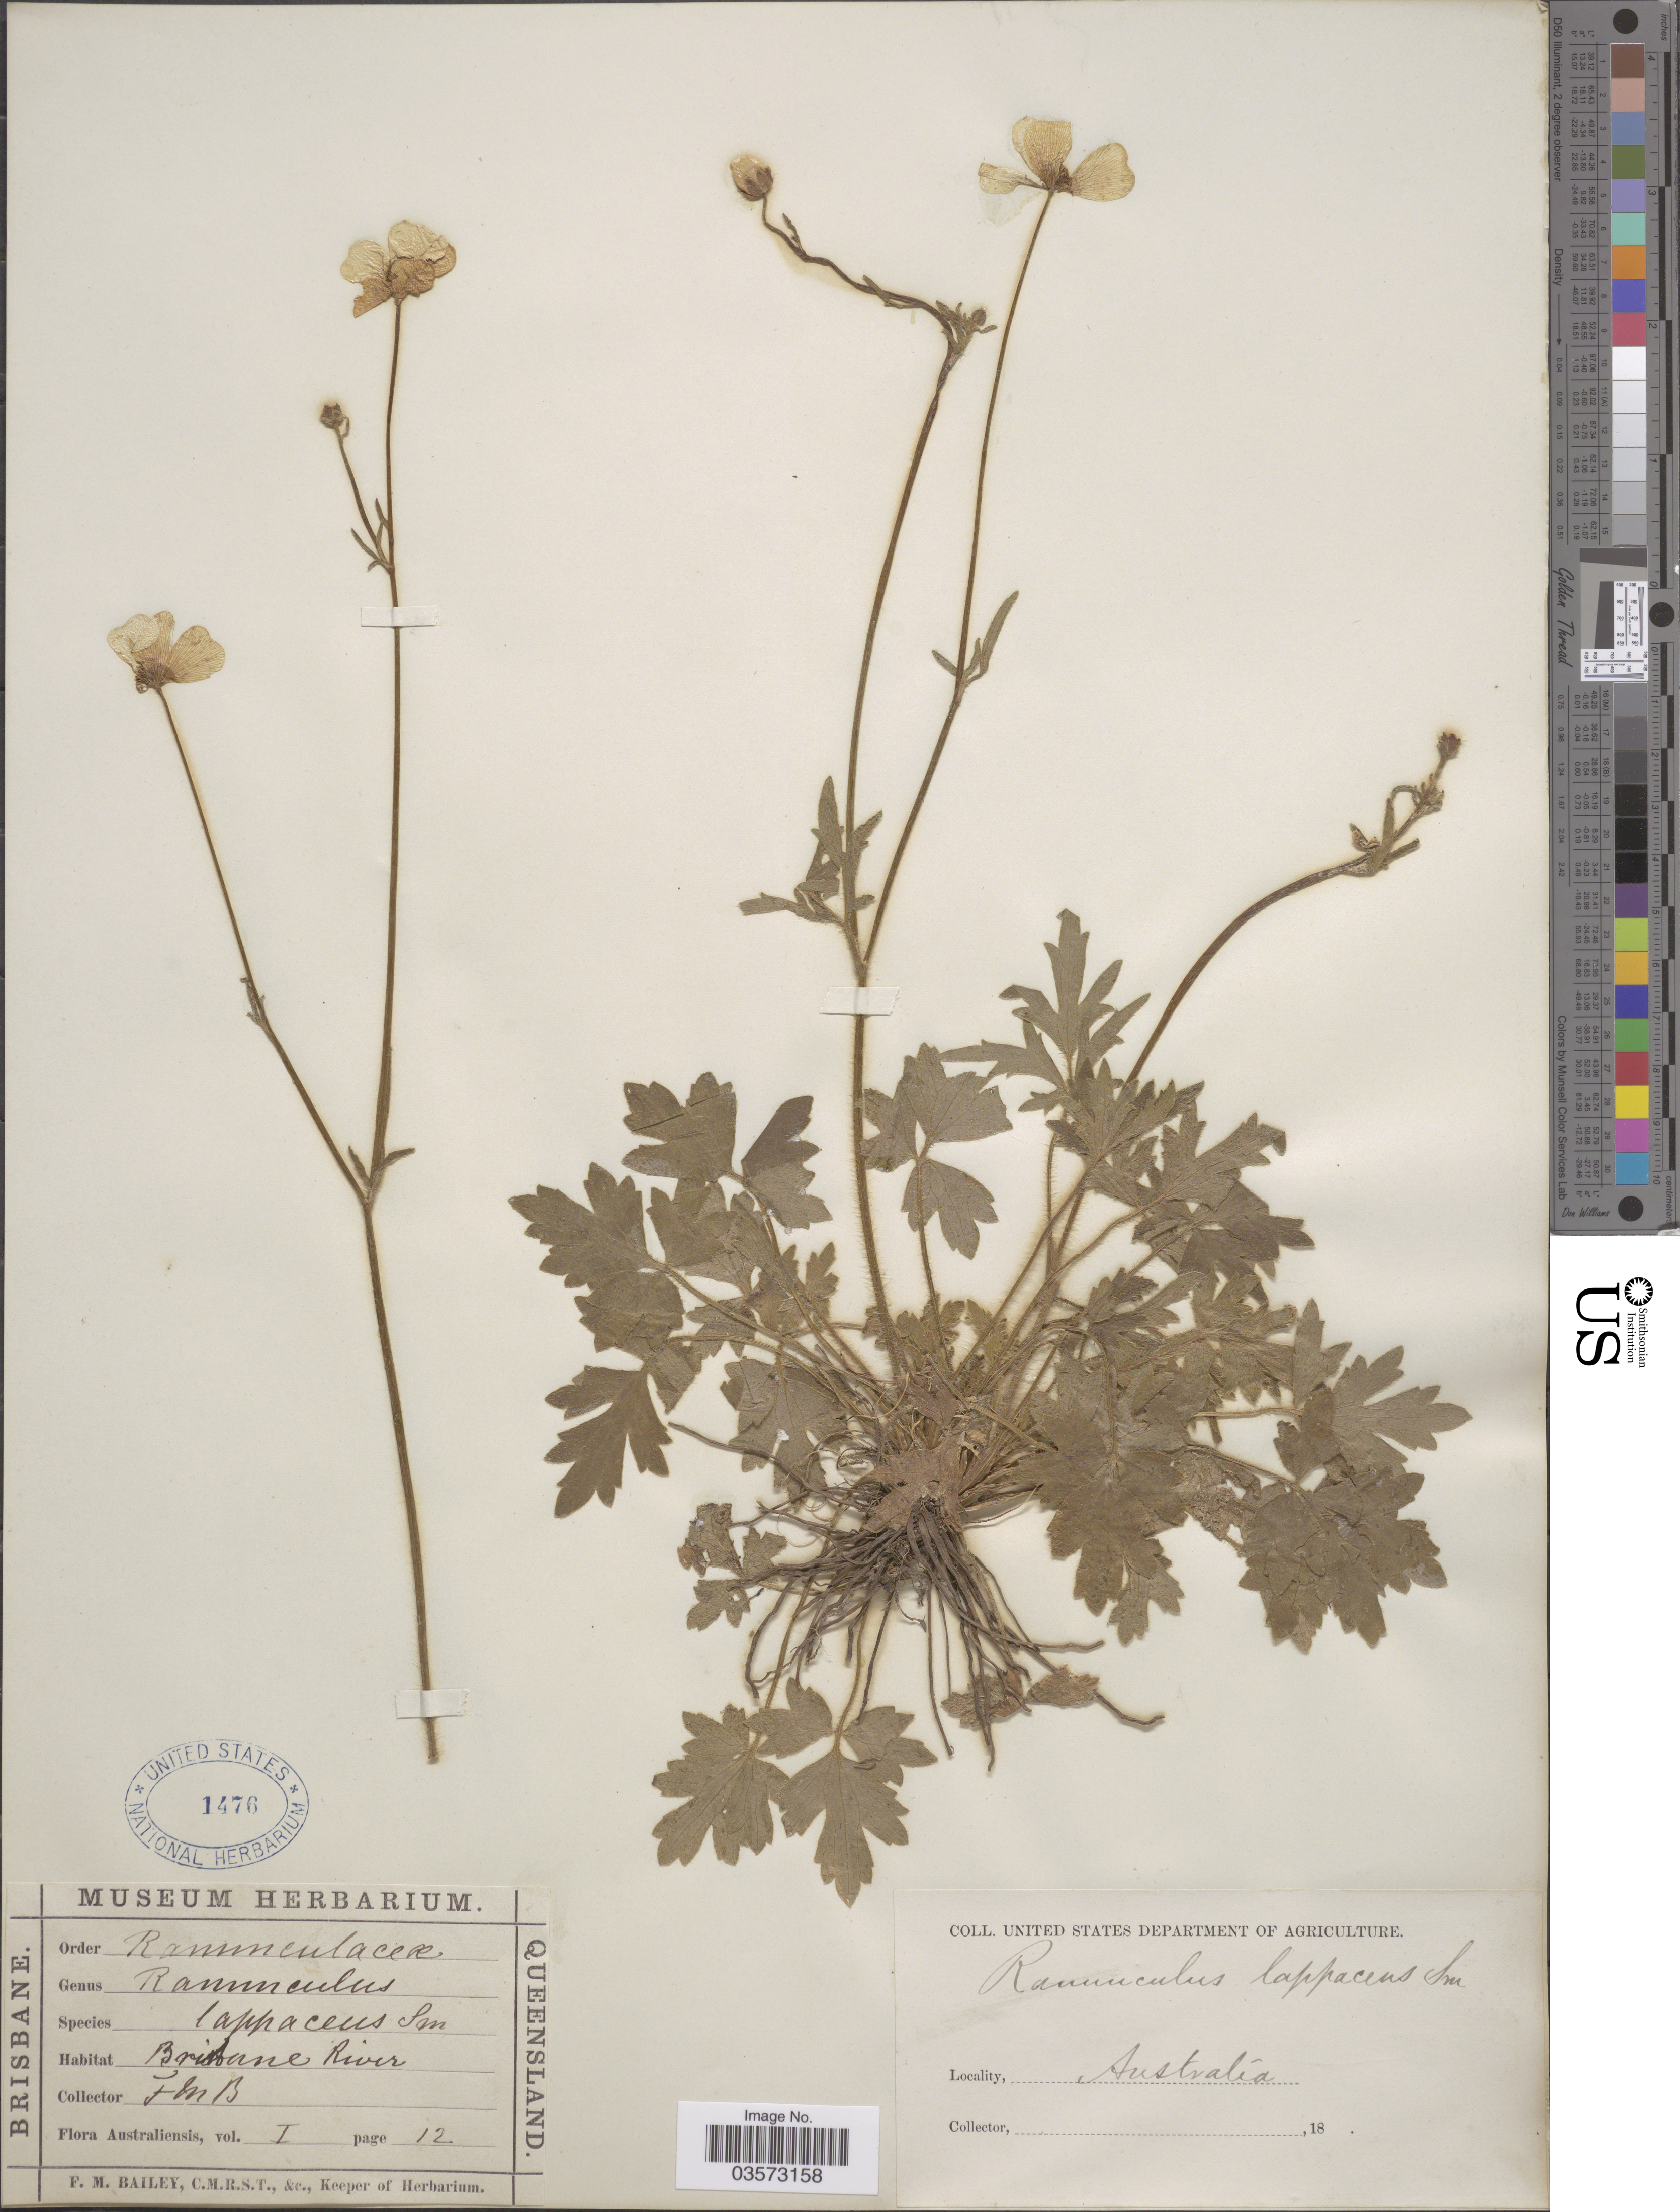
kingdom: Plantae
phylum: Tracheophyta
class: Magnoliopsida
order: Ranunculales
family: Ranunculaceae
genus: Ranunculus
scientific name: Ranunculus lappaceus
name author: Sm.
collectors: F. M. Bailey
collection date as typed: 18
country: Australia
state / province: Queensland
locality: Brisbane River.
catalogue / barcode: US 1476